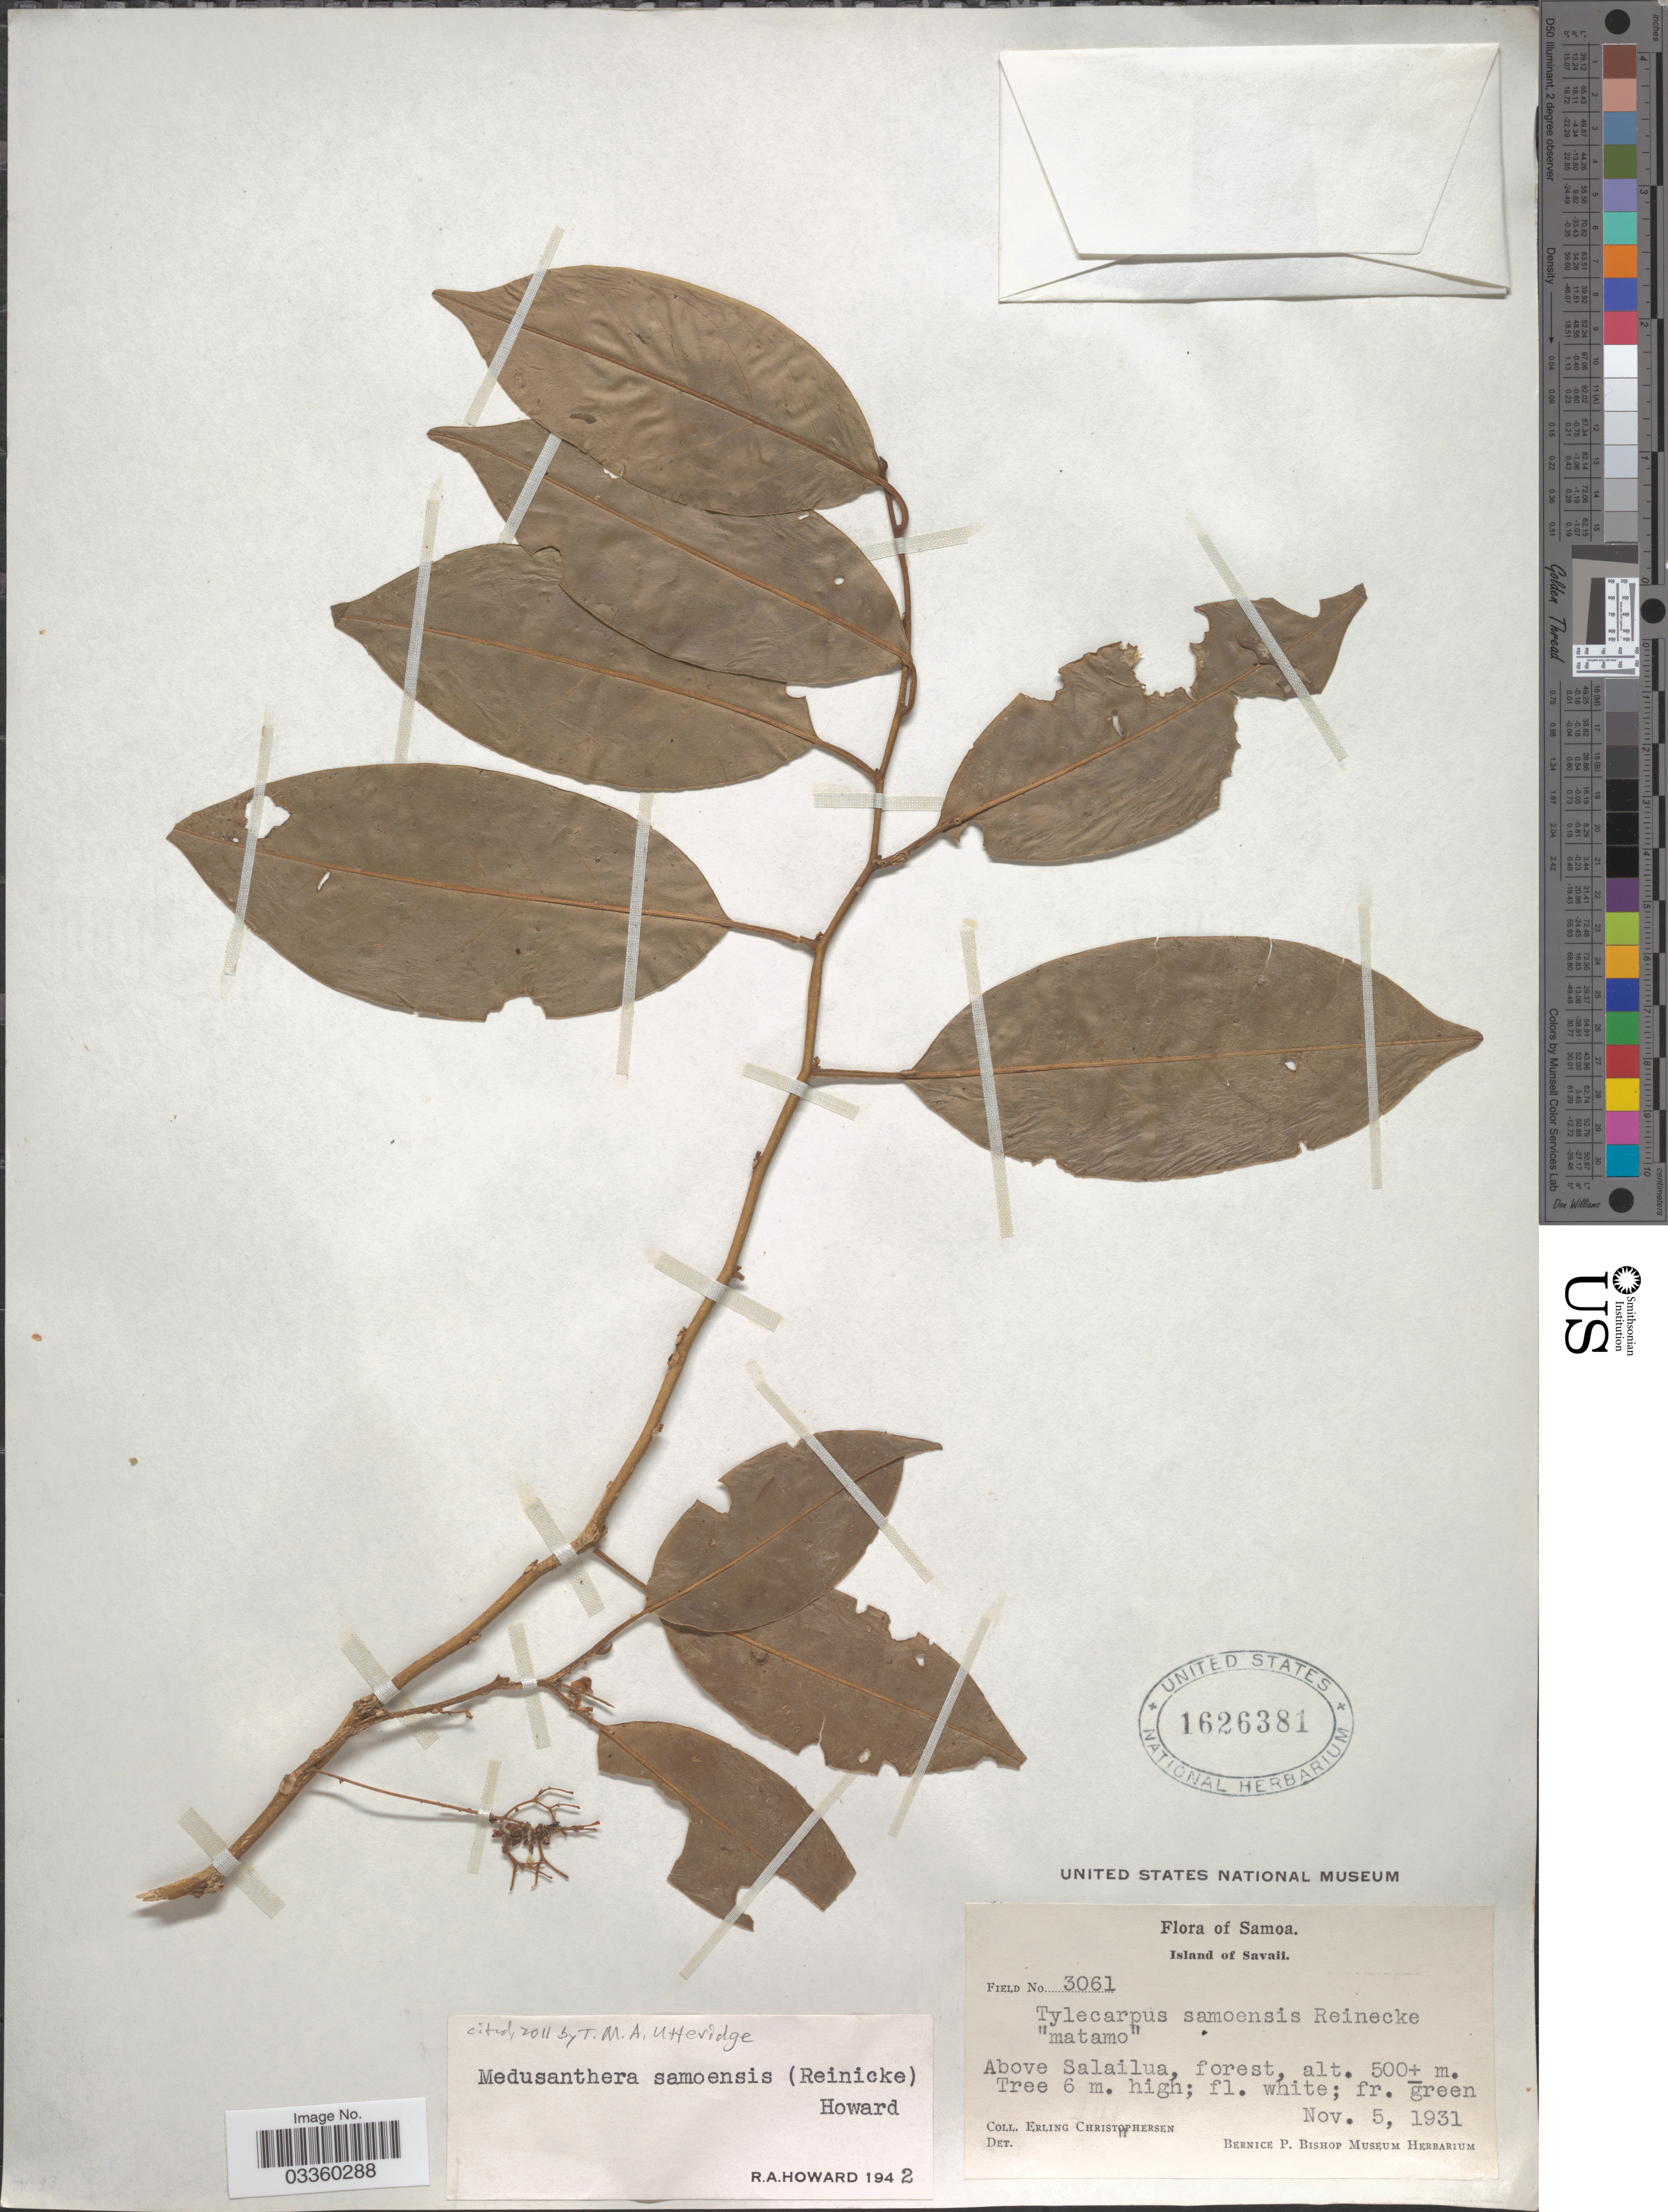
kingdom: Plantae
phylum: Tracheophyta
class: Magnoliopsida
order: Cardiopteridales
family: Stemonuraceae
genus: Medusanthera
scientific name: Medusanthera samoensis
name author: (Reinecke) R.A. Howard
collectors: E. Christophersen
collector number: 3061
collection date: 1931-11-05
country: Samoa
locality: Samoa. Island of Savaii. Above Salailua, forest.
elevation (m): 500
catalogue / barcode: US 1626381